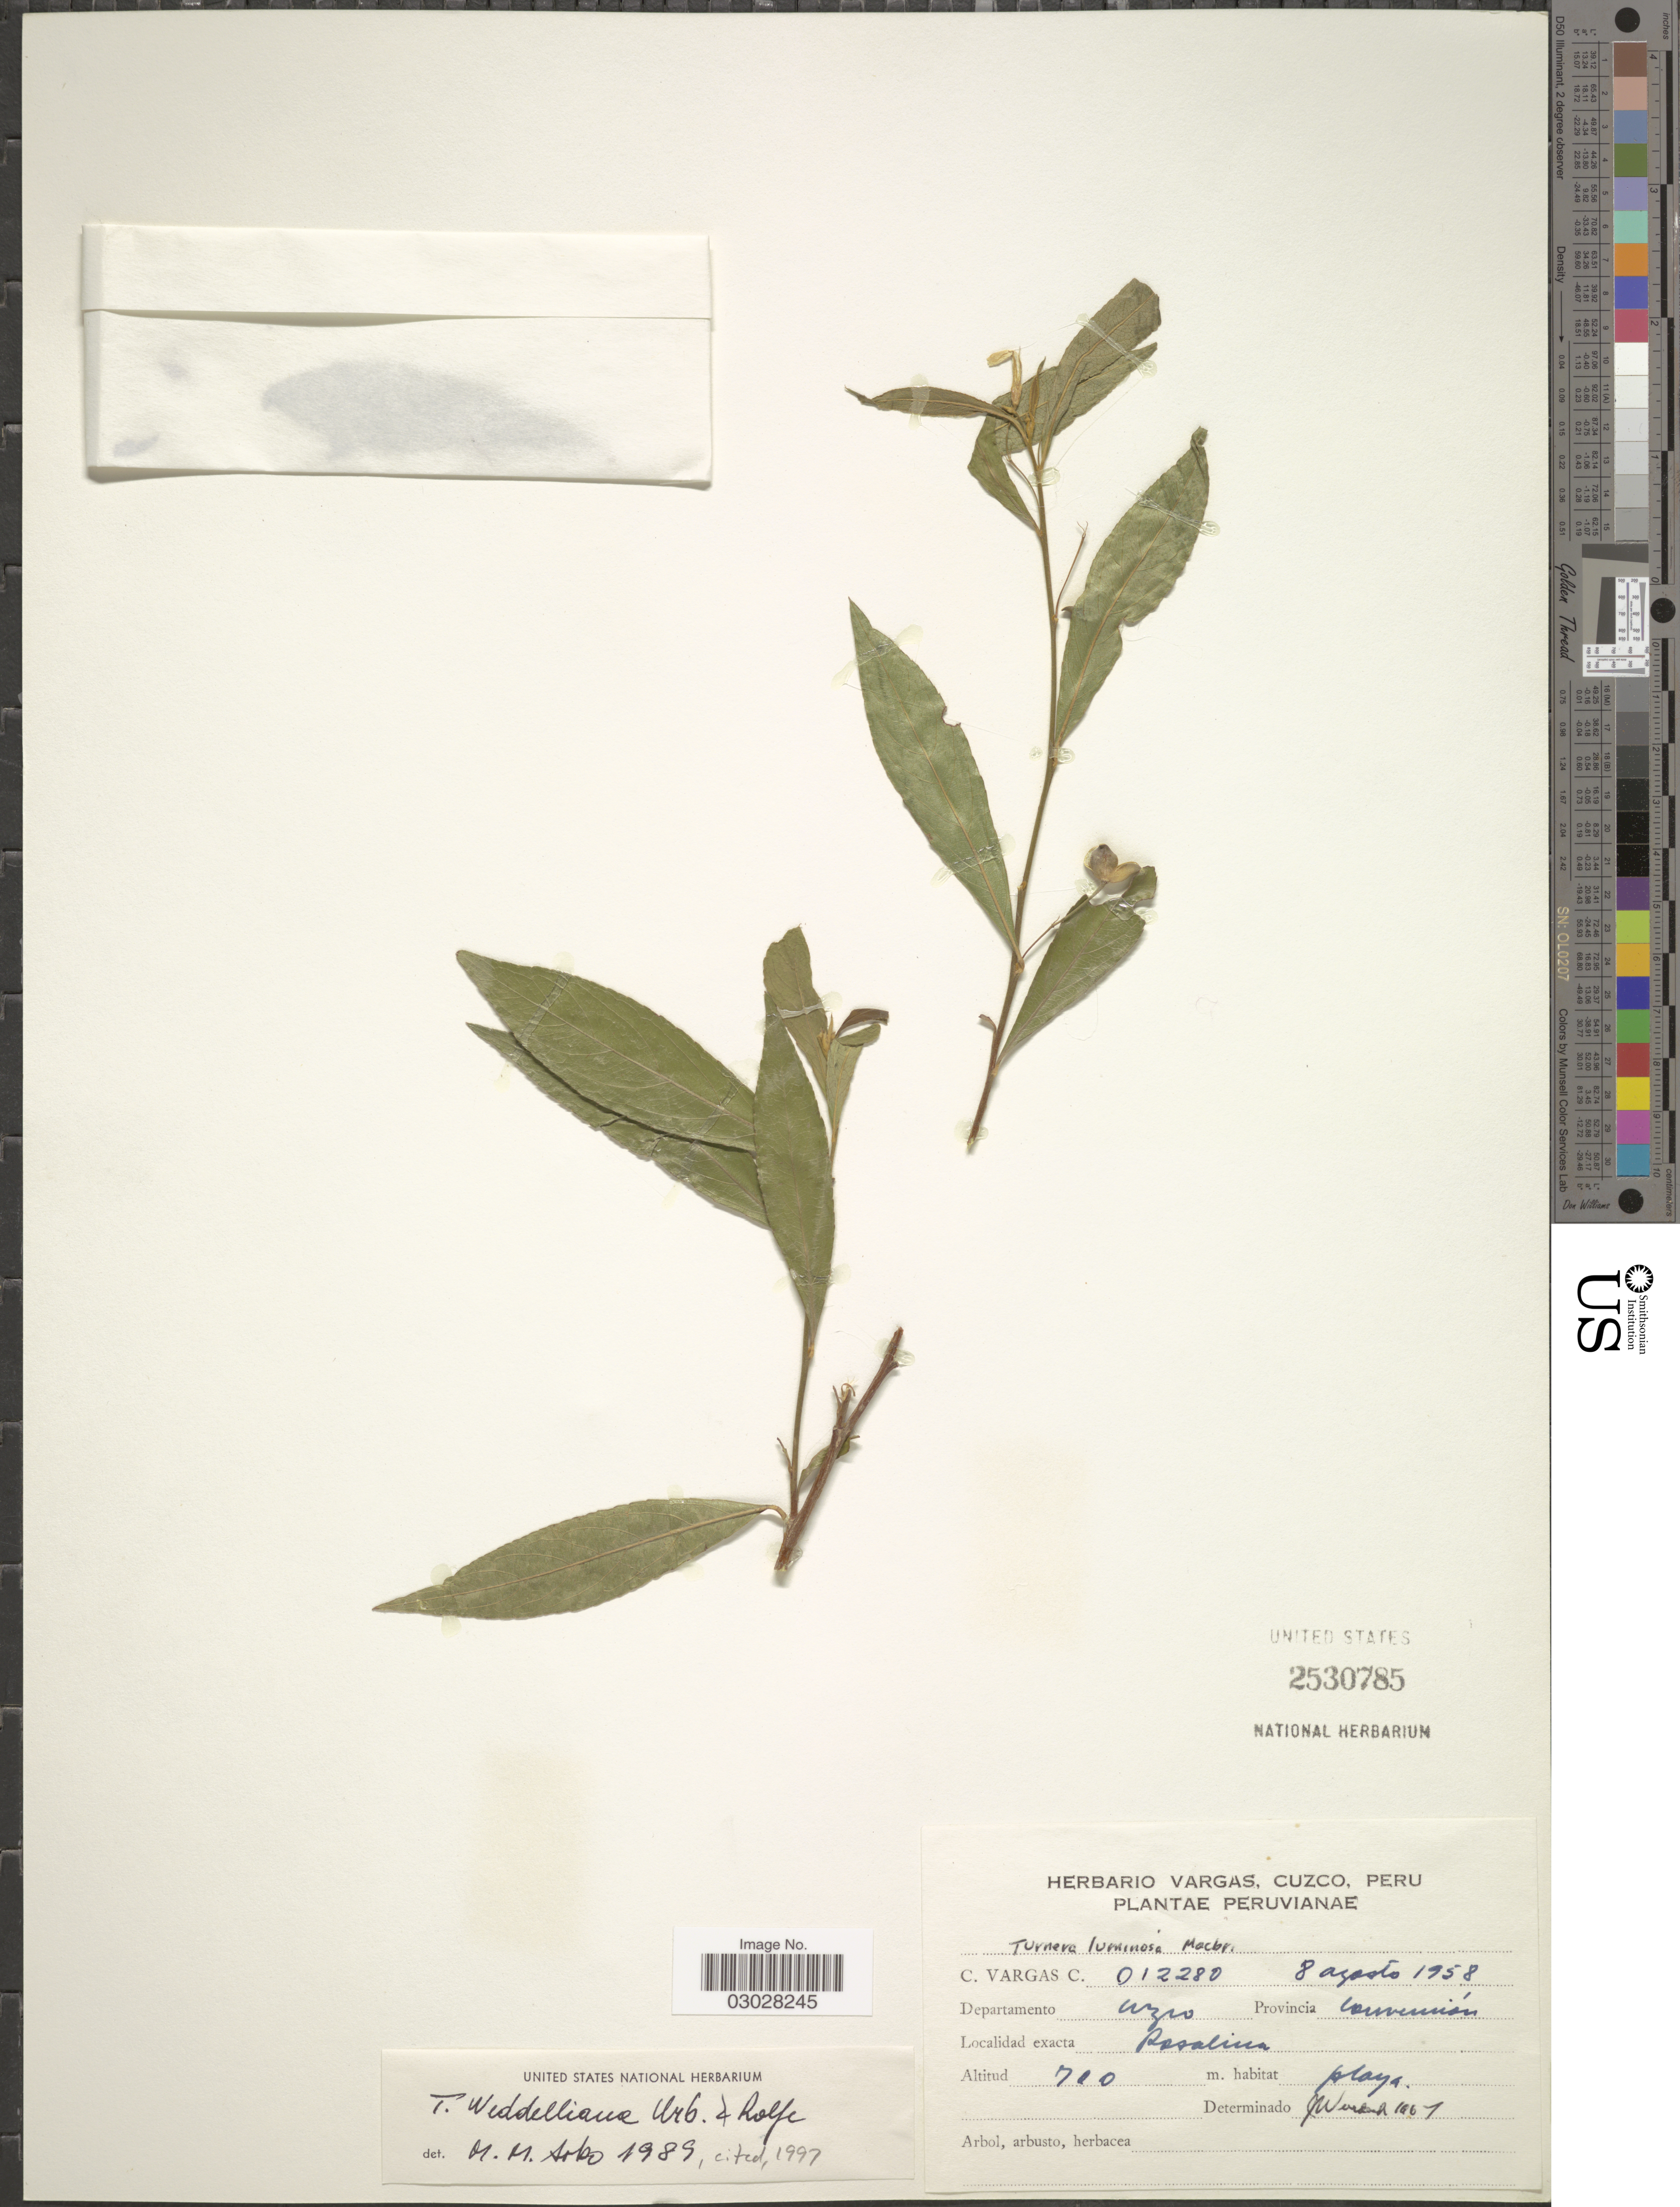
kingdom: Plantae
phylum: Tracheophyta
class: Magnoliopsida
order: Malpighiales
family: Turneraceae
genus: Turnera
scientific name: Turnera weddelliana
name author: Urb. & Rolfe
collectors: C. Vargas Calderón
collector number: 012280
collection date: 1958-08-08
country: Peru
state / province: Cusco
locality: Departamento Cuzco. Provincia Convención. Rosalina.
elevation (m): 710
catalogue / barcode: US 2530785